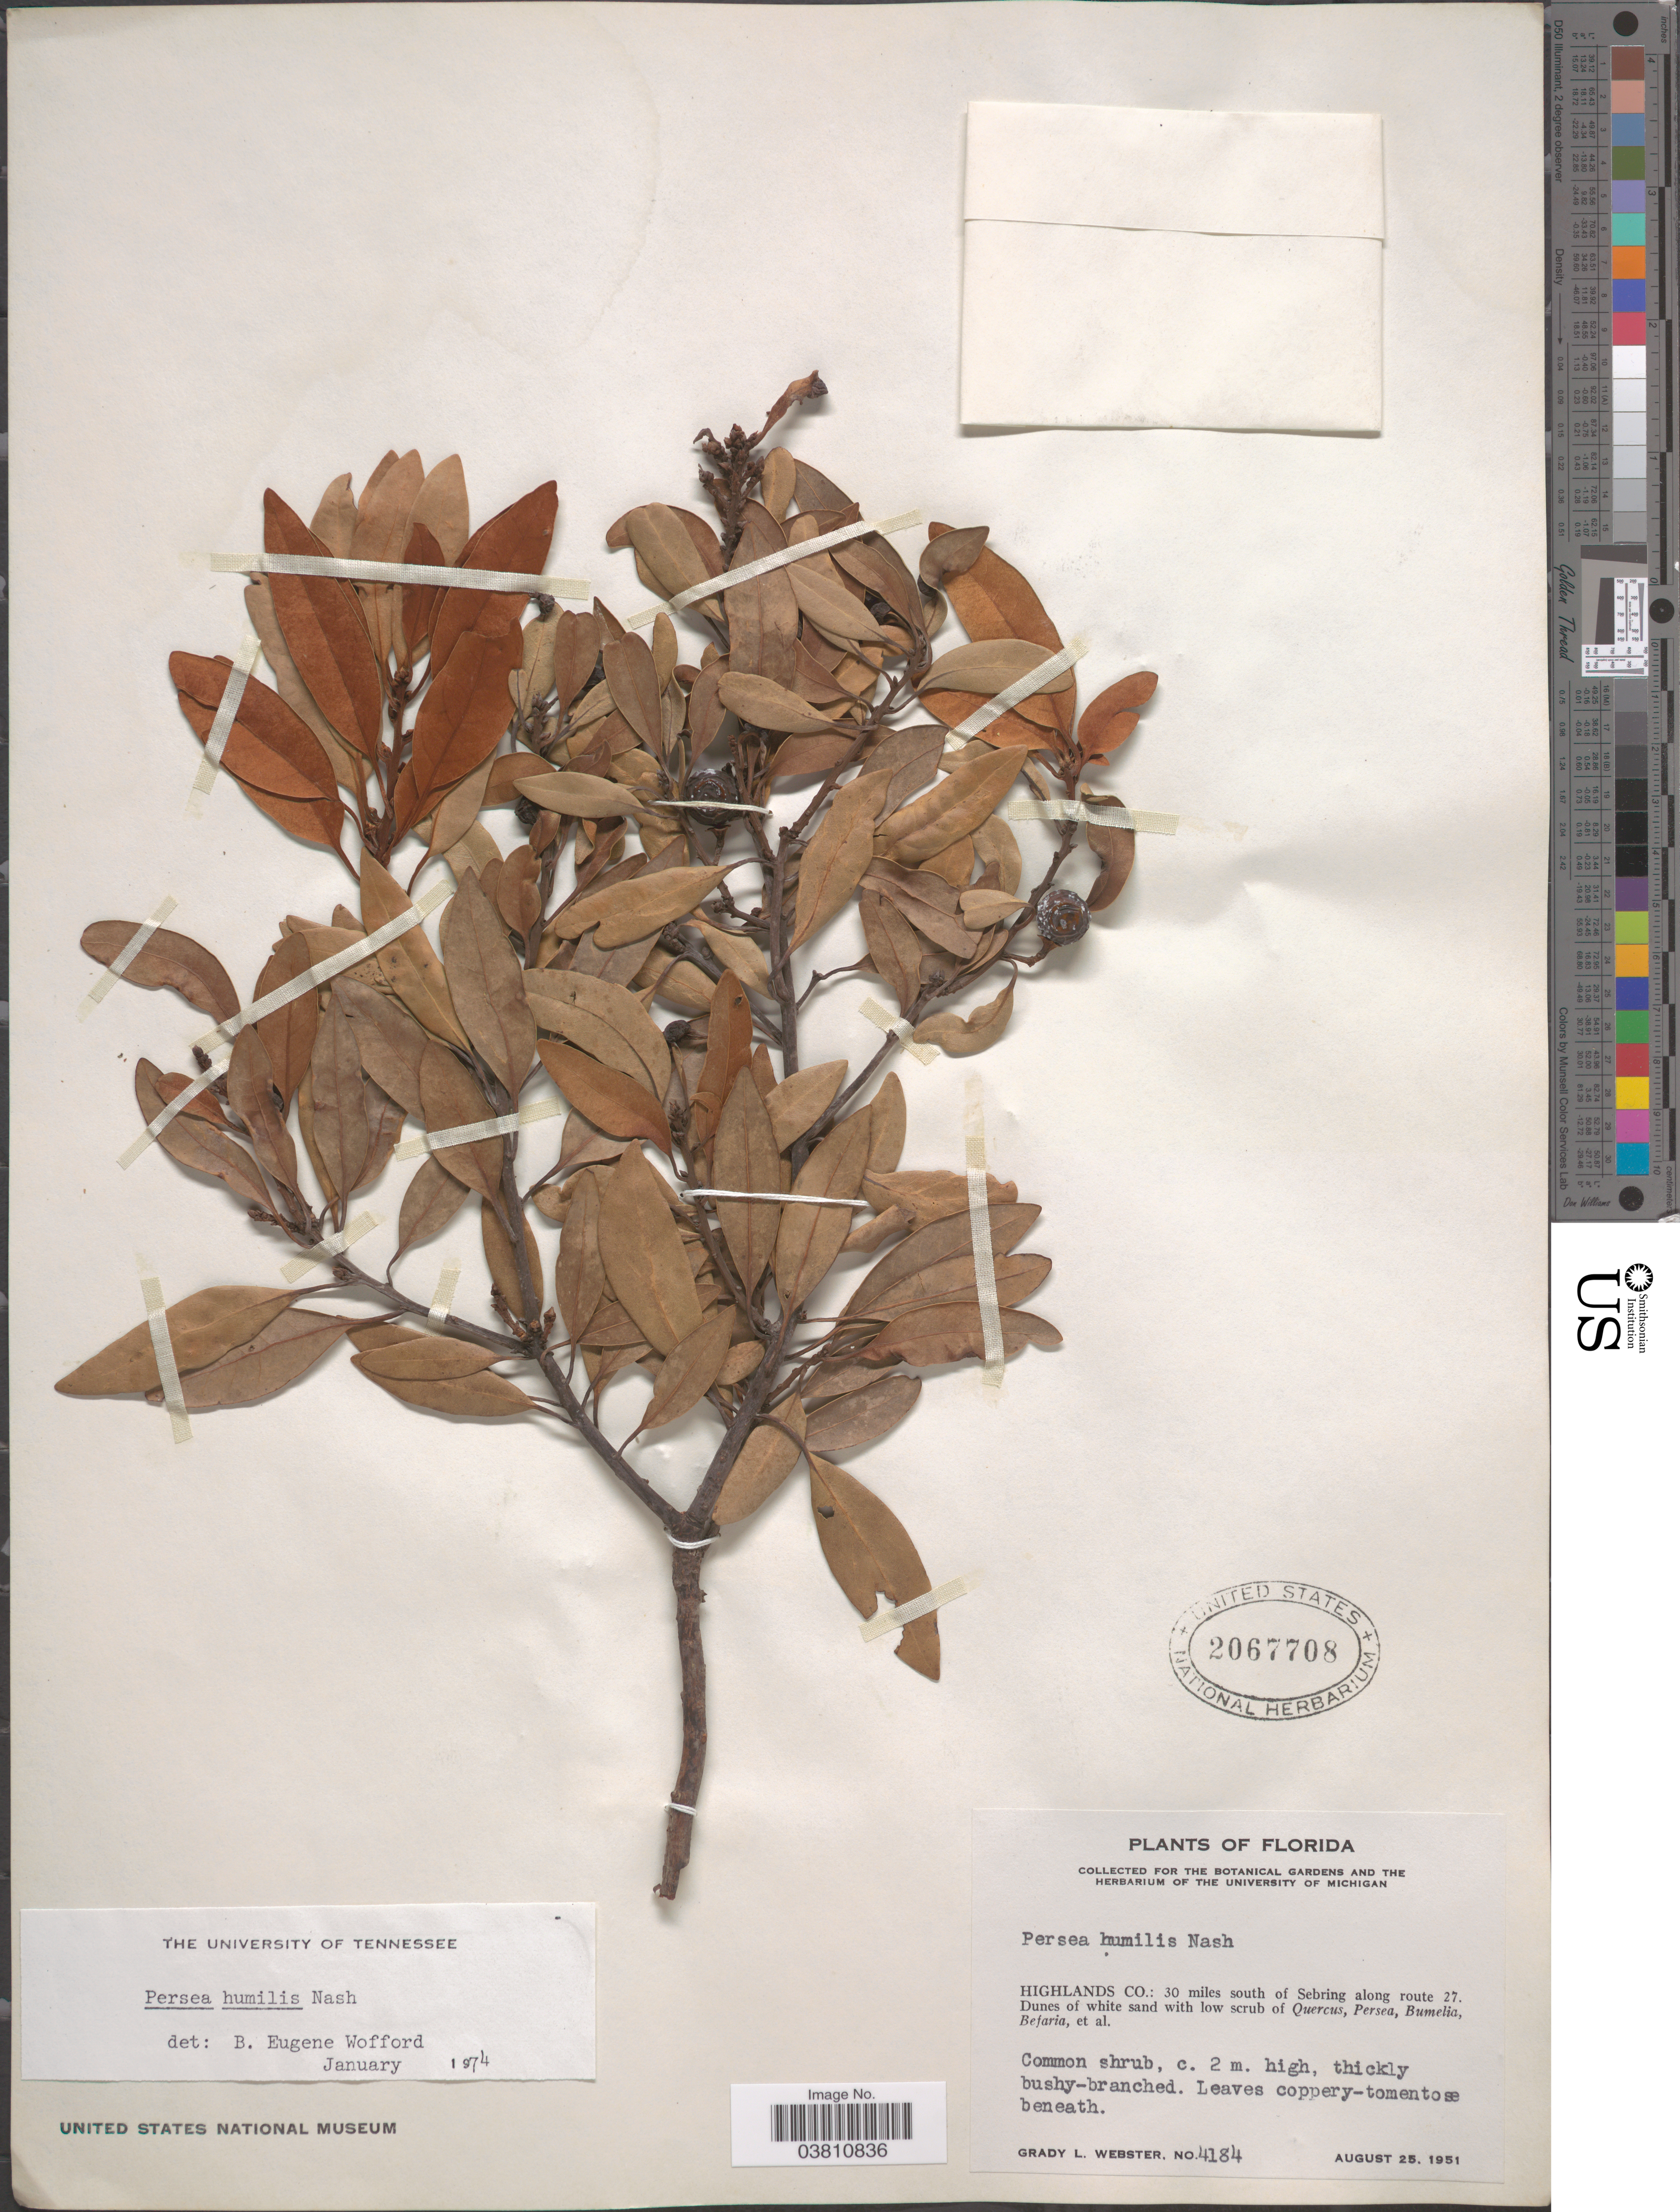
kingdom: Plantae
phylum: Tracheophyta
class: Magnoliopsida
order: Laurales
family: Lauraceae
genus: Persea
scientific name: Persea humilis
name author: Nash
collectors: G. L. Webster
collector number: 4184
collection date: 1951-08-25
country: United States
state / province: Florida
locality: Highlands Co.: 30 miles south of Sebring along route 27.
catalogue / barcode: US 2067708